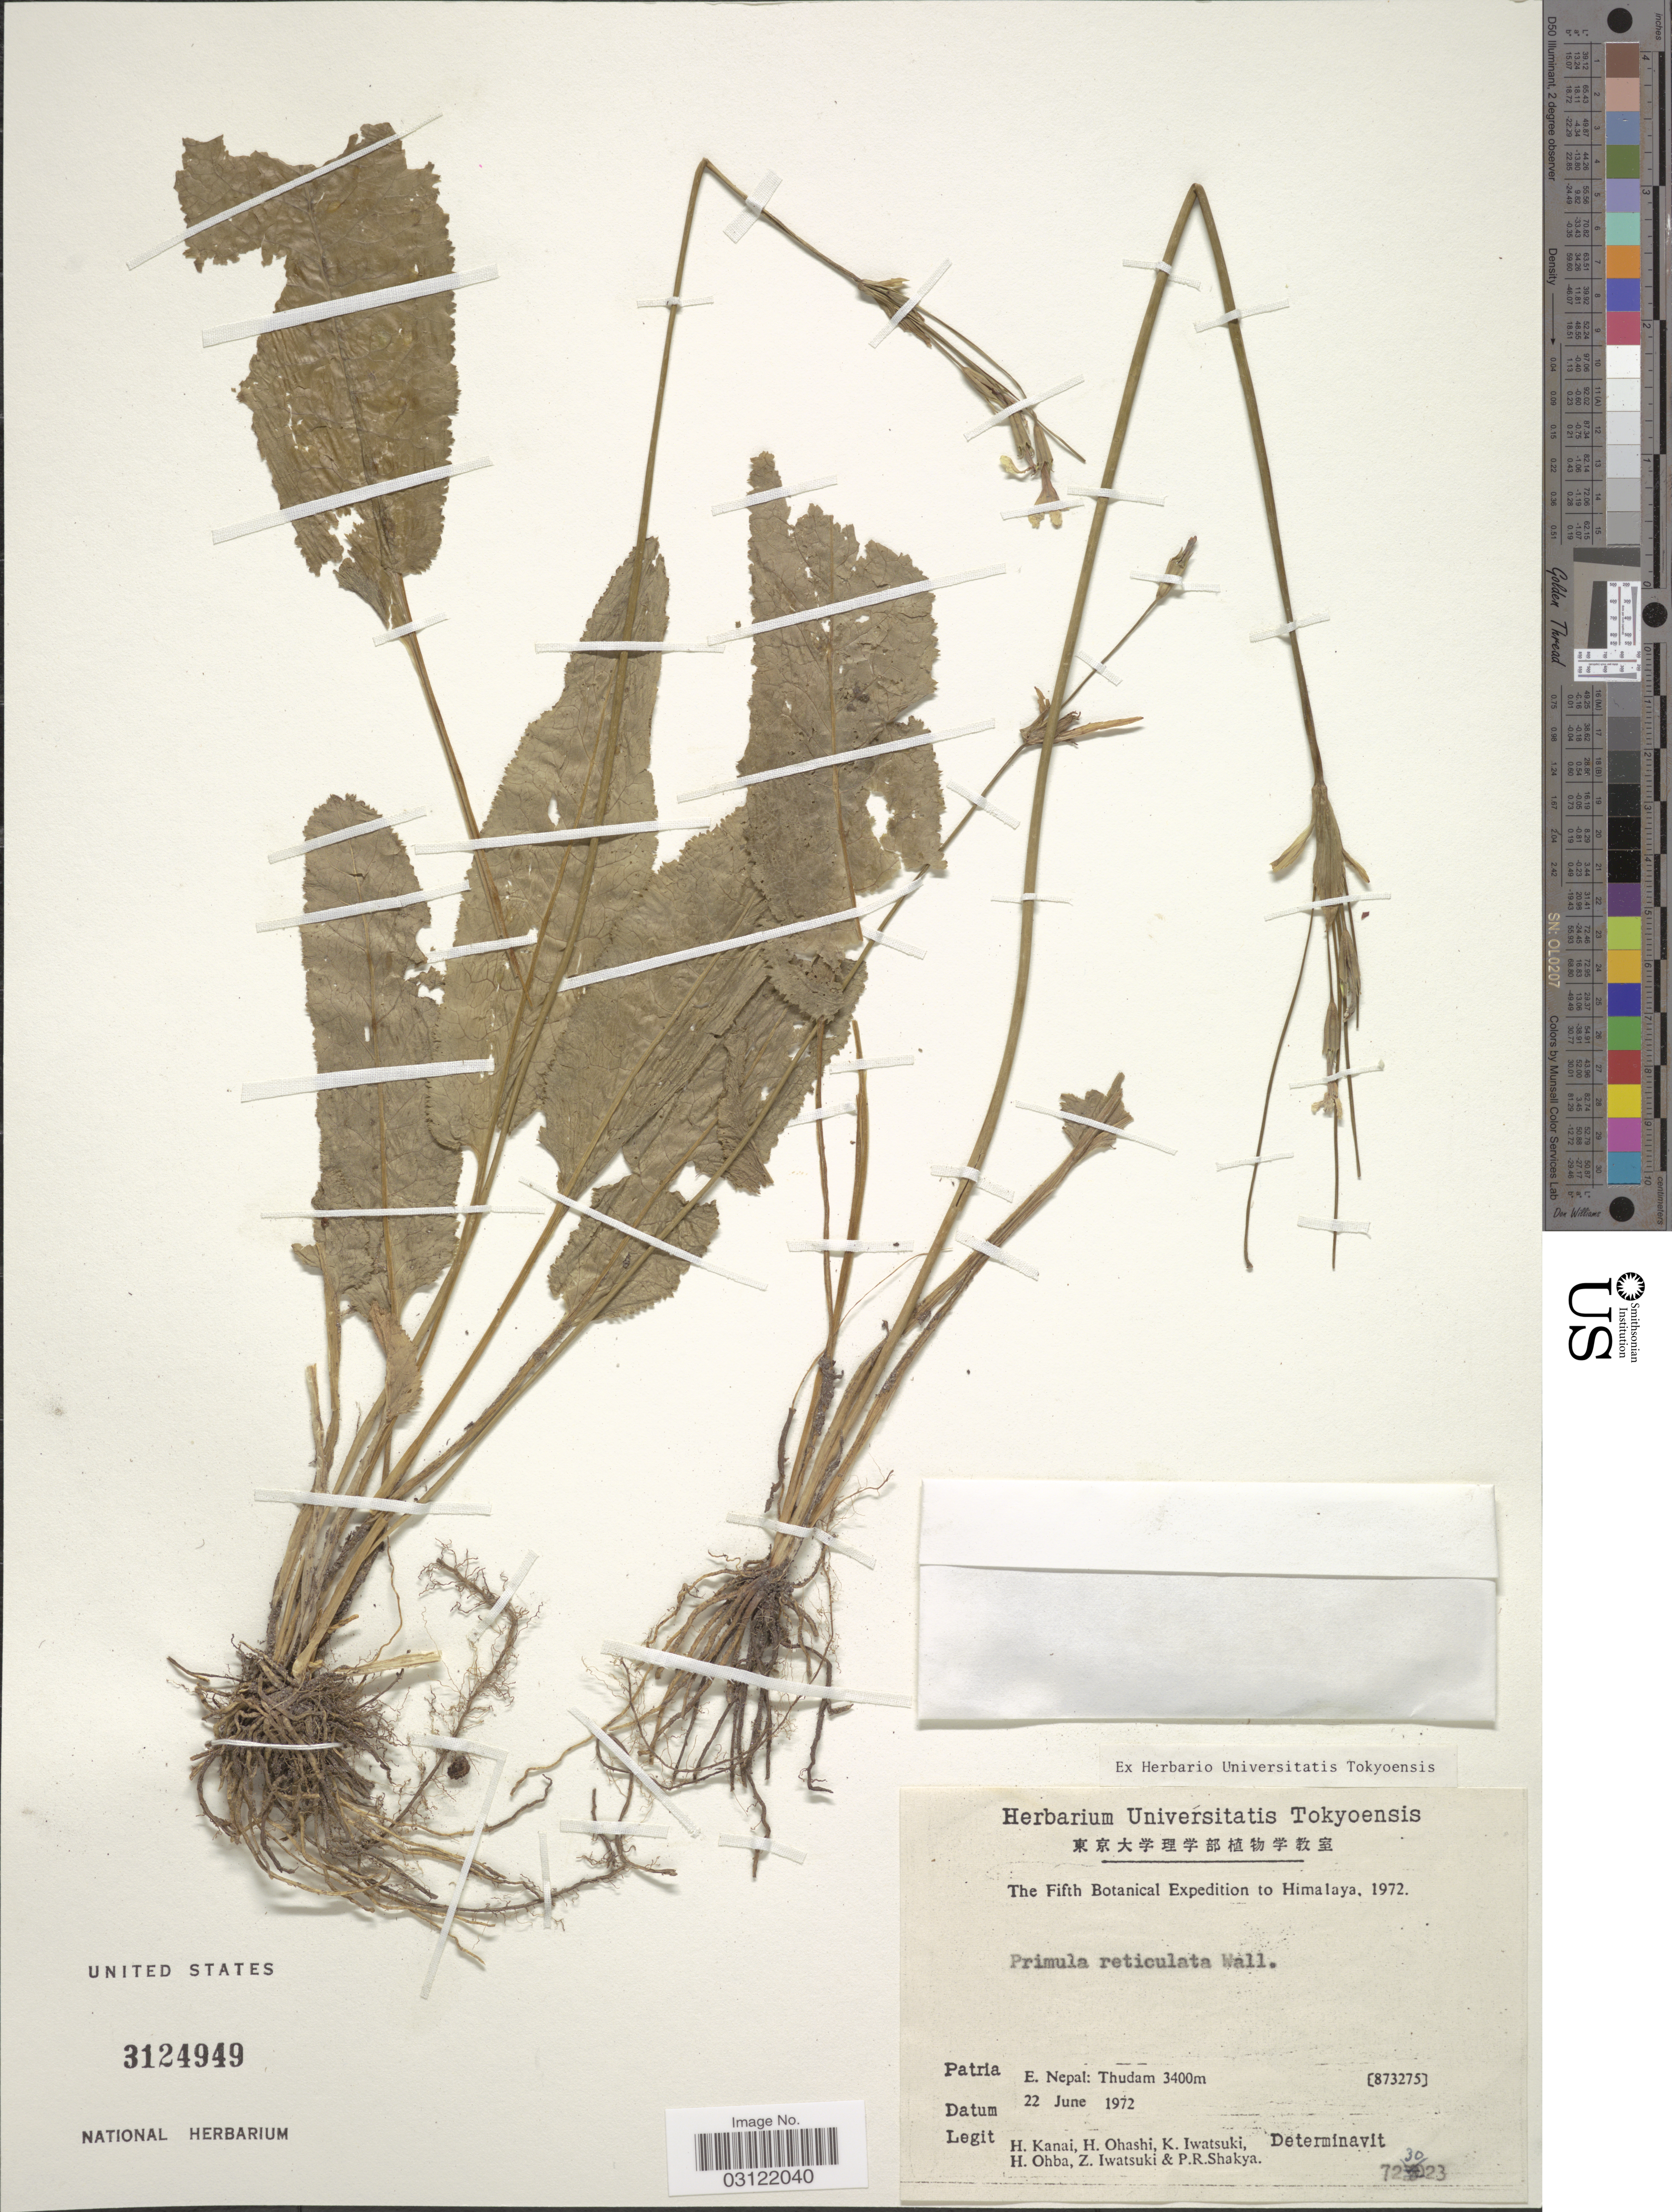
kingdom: Plantae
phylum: Tracheophyta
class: Magnoliopsida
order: Ericales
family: Primulaceae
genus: Primula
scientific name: Primula reticulata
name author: Wall.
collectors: H. Kanai, H. Ohashi, K. Iwatsuki, H. Ohba & et al.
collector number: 873275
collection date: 1972-06-22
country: Nepal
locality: Himalaya. E. Nepal: Thudam.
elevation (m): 3400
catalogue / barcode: US 3124949